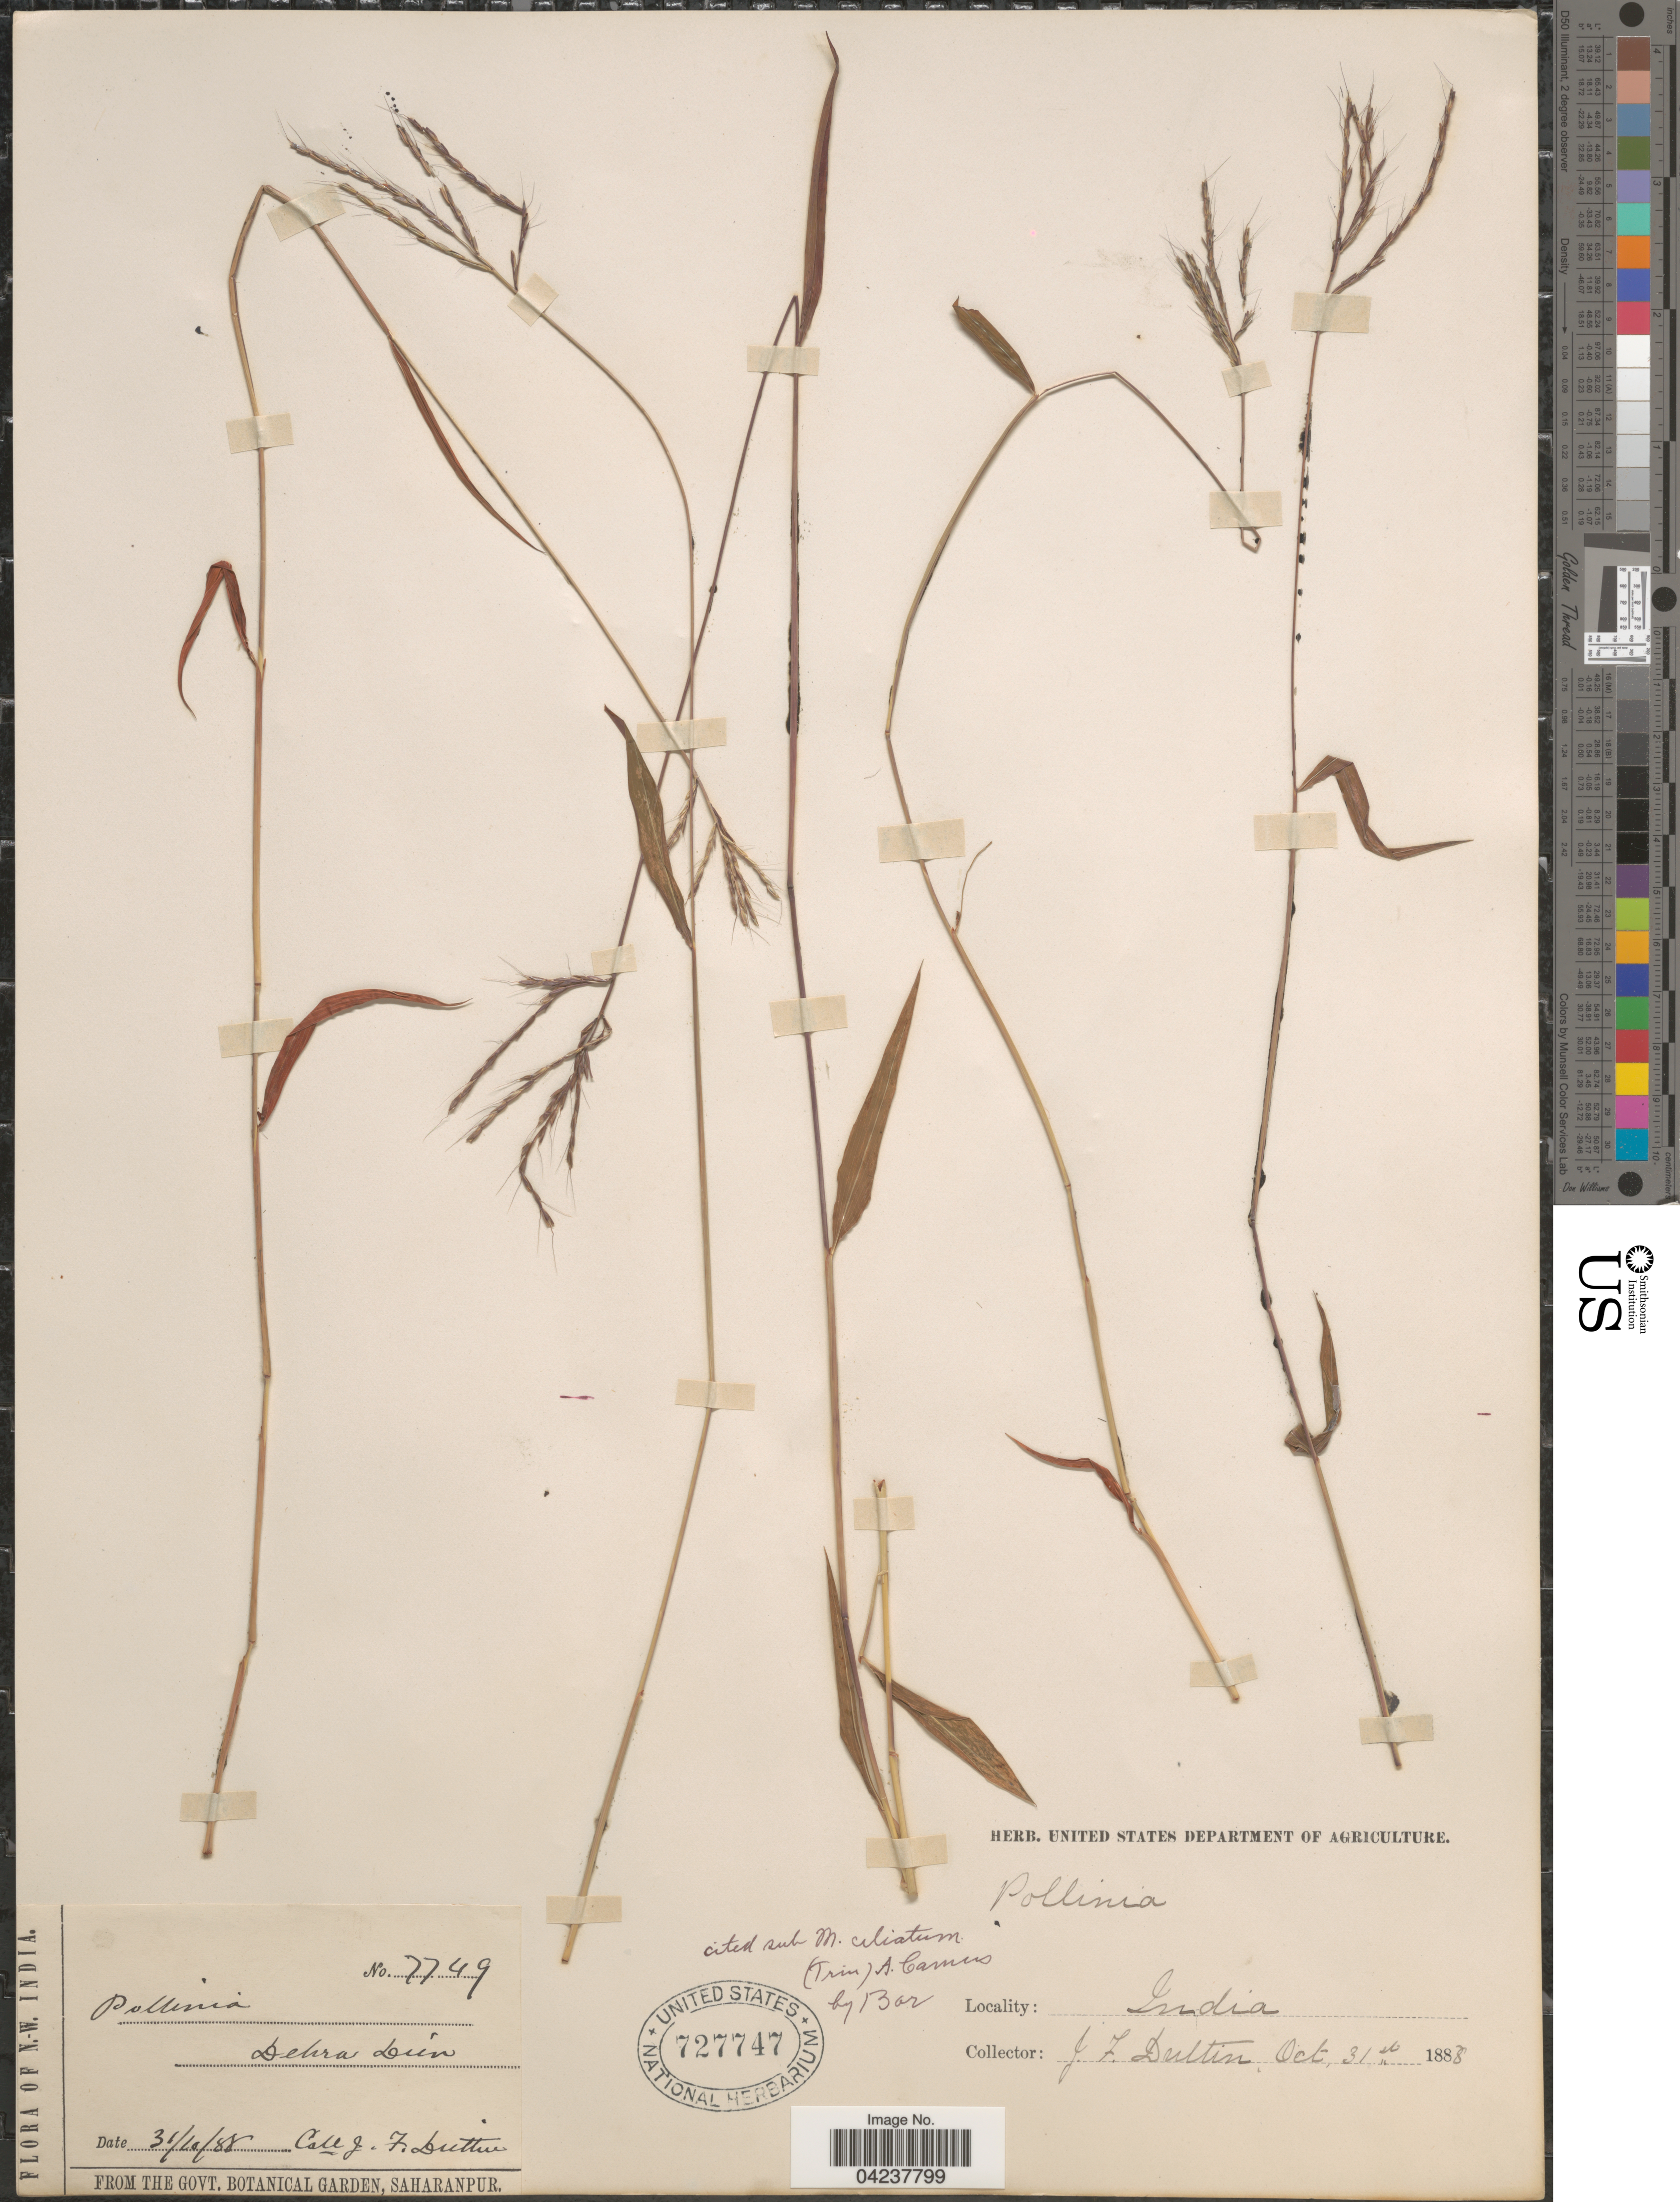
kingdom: Plantae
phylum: Tracheophyta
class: Liliopsida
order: Poales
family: Poaceae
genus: Microstegium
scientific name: Microstegium ciliatum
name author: (Trin.) A. Camus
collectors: J. F. Duthie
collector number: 7749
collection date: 1888-10-31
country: India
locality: N.-W. India. Dehra Dun.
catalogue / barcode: US 727747